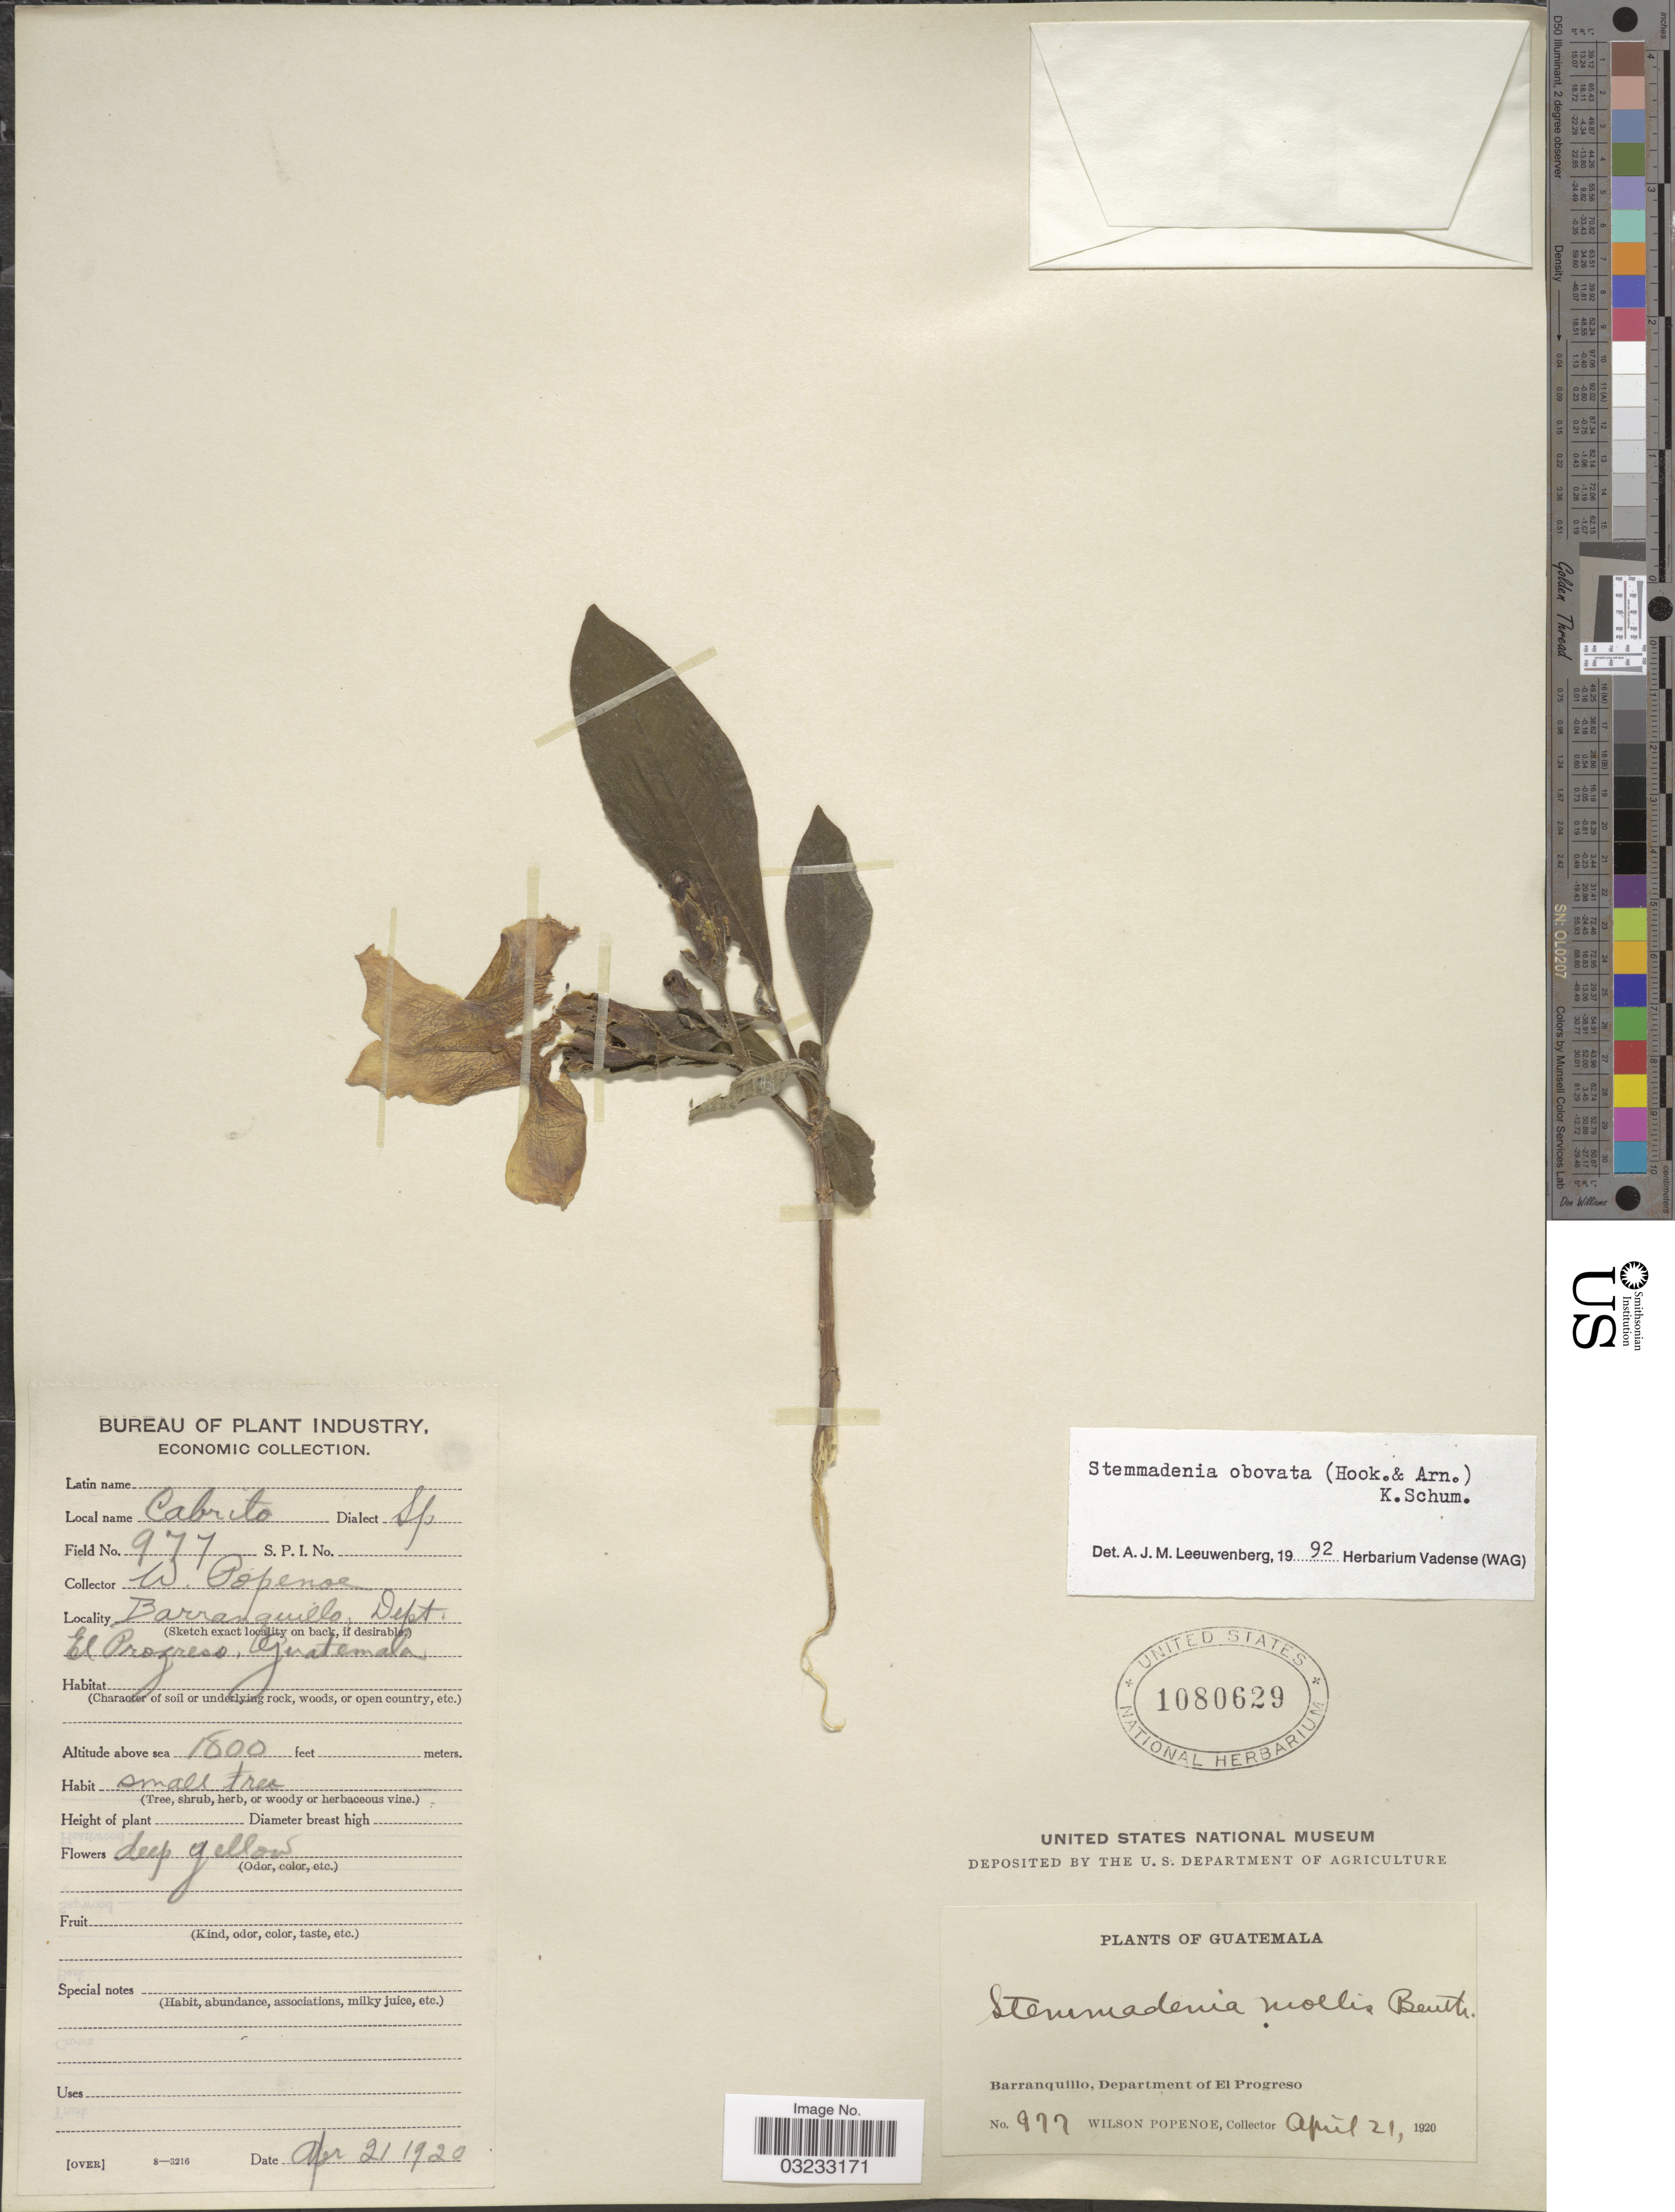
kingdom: Plantae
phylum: Tracheophyta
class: Magnoliopsida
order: Gentianales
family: Apocynaceae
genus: Stemmadenia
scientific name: Stemmadenia obovata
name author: (Hook. & Arn.) K. Schum.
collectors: F. Popenoe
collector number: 977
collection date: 1920-04-21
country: Guatemala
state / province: El Progreso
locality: Barranquillo, Department of El Progreso.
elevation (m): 549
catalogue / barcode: US 1080629